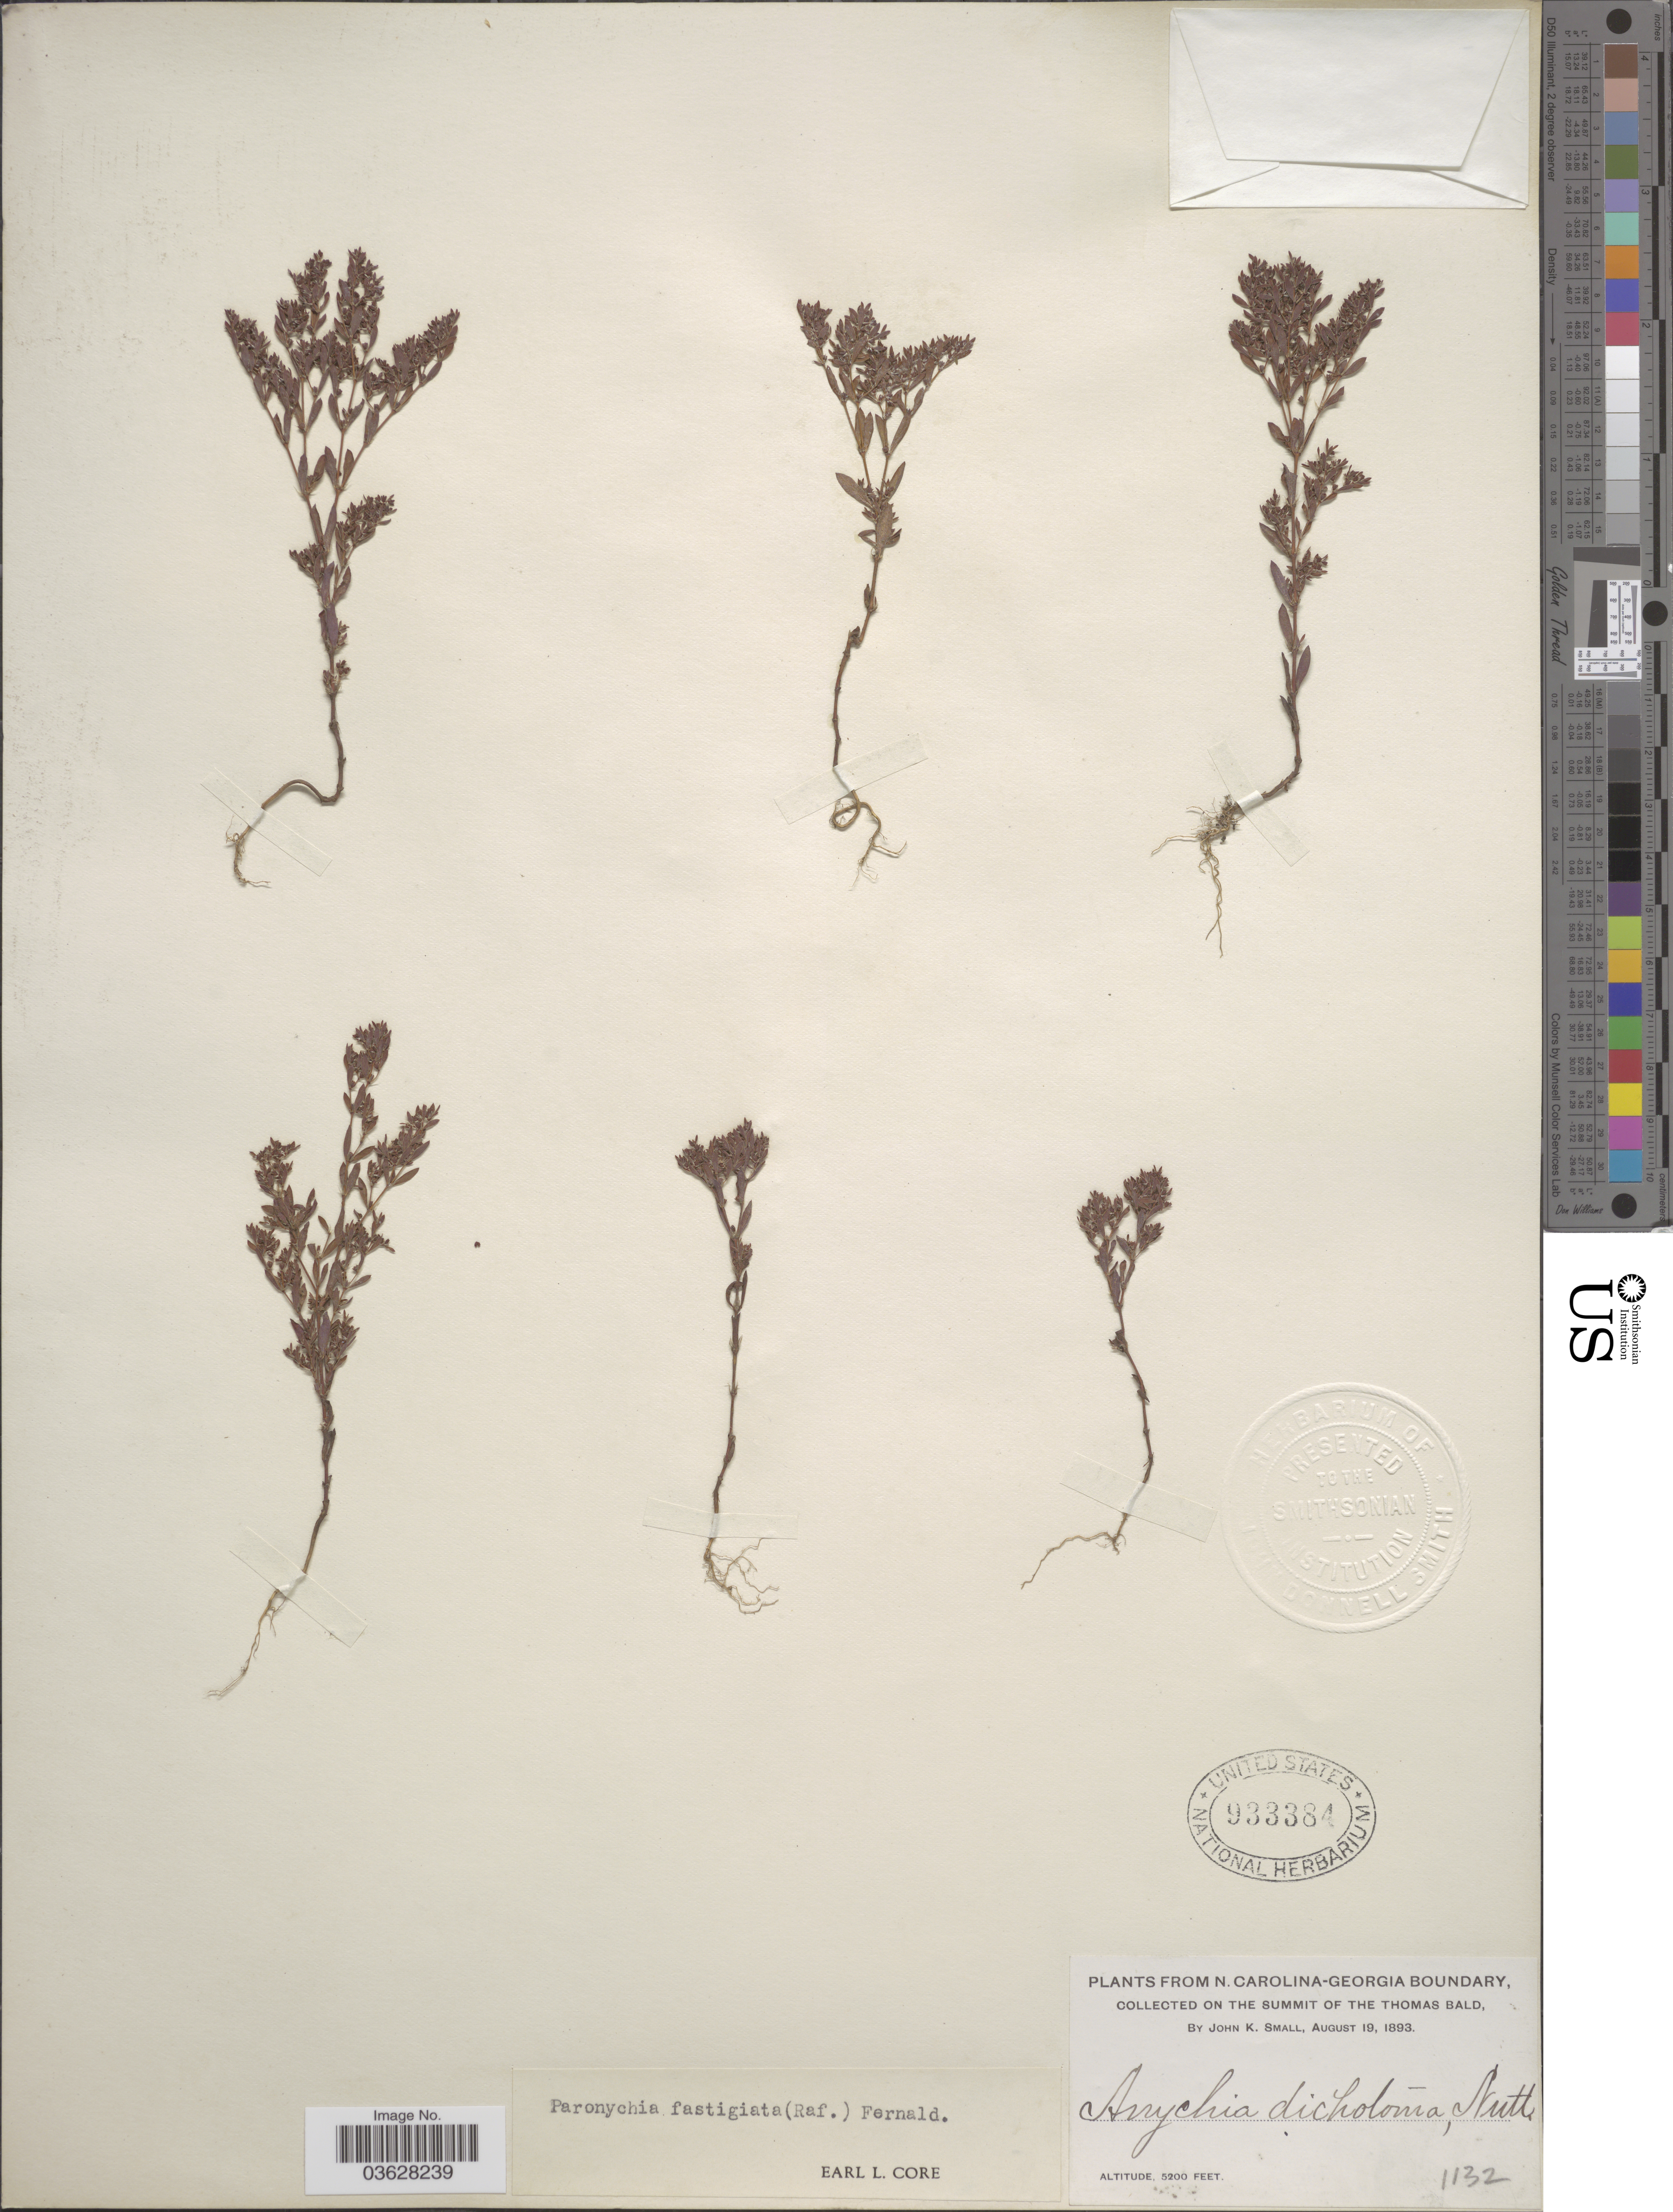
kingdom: Plantae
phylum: Tracheophyta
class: Magnoliopsida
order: Caryophyllales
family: Caryophyllaceae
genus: Paronychia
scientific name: Paronychia fastigiata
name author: (Raf.) Fernald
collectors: J. K. Small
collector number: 1132?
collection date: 1893-08-19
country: United States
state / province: North Carolina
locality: N. Carolina - Georgia Boundary. On the Summit of The Thomas Bald.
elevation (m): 1585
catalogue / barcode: US 933384